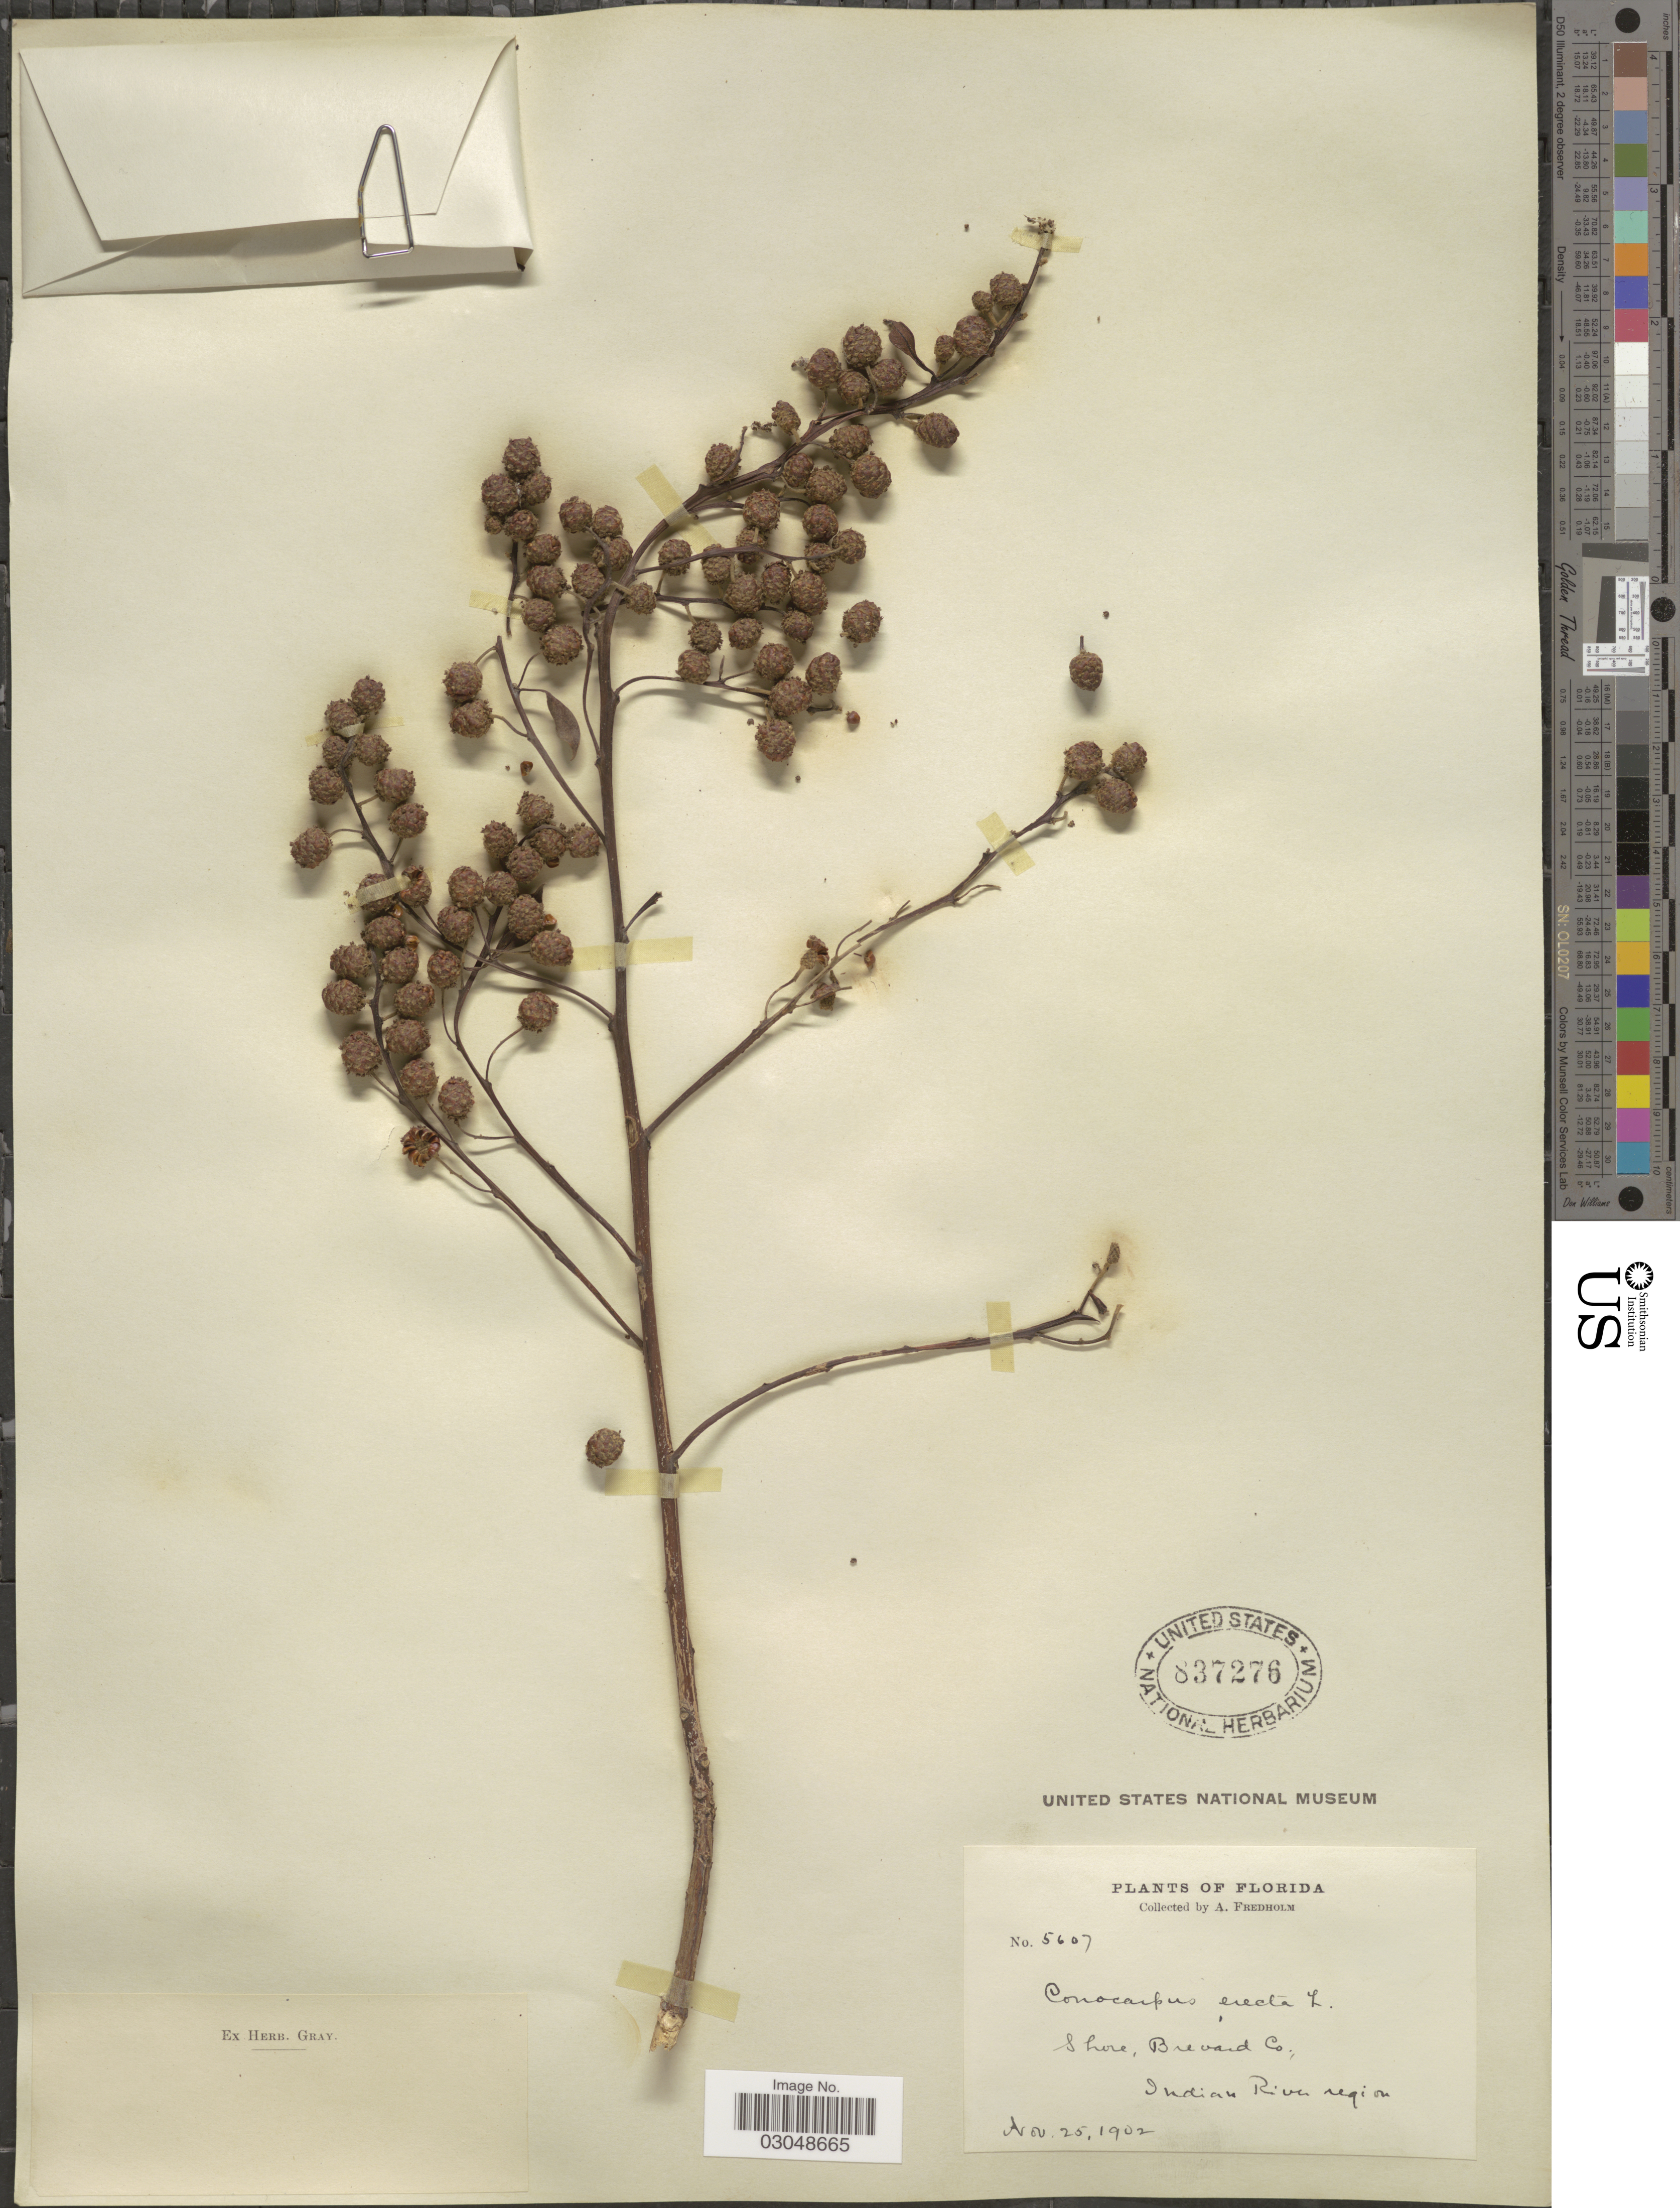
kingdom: Plantae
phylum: Tracheophyta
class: Magnoliopsida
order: Myrtales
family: Combretaceae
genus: Conocarpus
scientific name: Conocarpus erectus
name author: L.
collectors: A. Fredholm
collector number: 5607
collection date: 1902-11-25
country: United States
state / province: Florida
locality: Shore, Brevard Co., Indian River region.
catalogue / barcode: US 837276